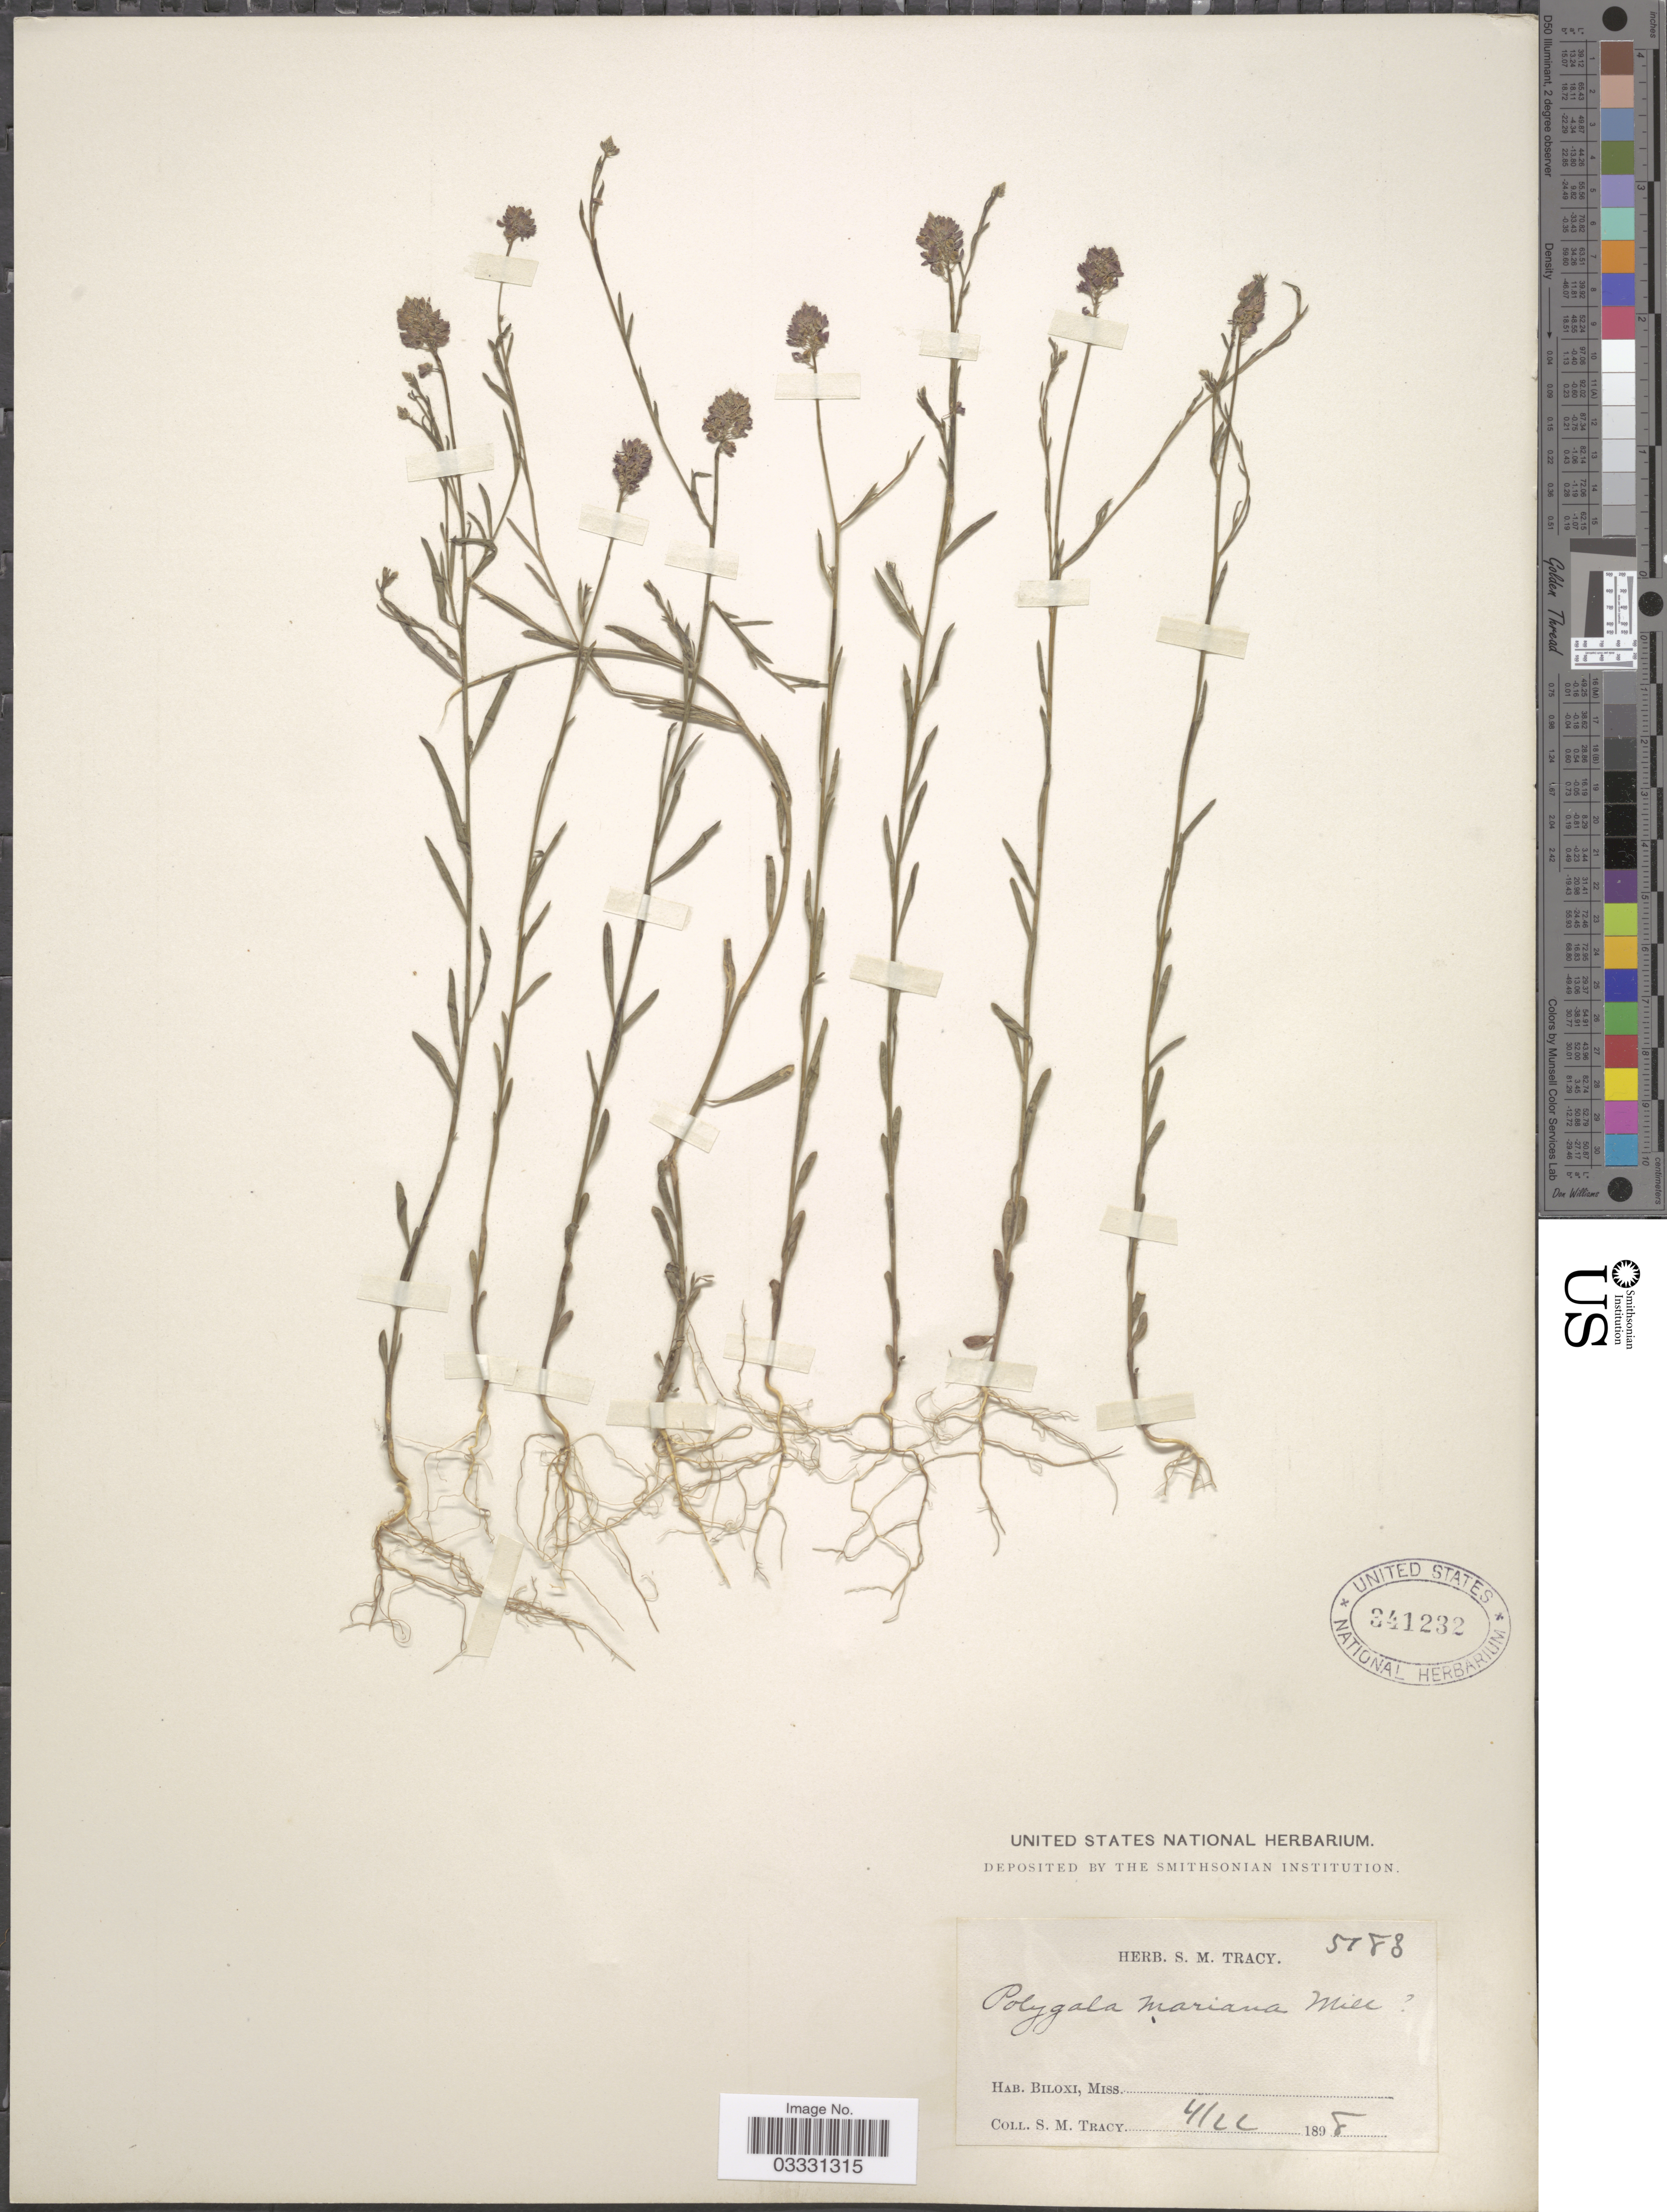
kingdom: Plantae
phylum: Tracheophyta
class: Magnoliopsida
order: Fabales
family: Polygalaceae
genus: Polygala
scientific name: Polygala mariana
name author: Mill.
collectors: S. M. Tracy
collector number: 5188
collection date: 1898-04-22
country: United States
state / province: Mississippi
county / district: Harrison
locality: Biloxi.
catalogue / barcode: US 341232